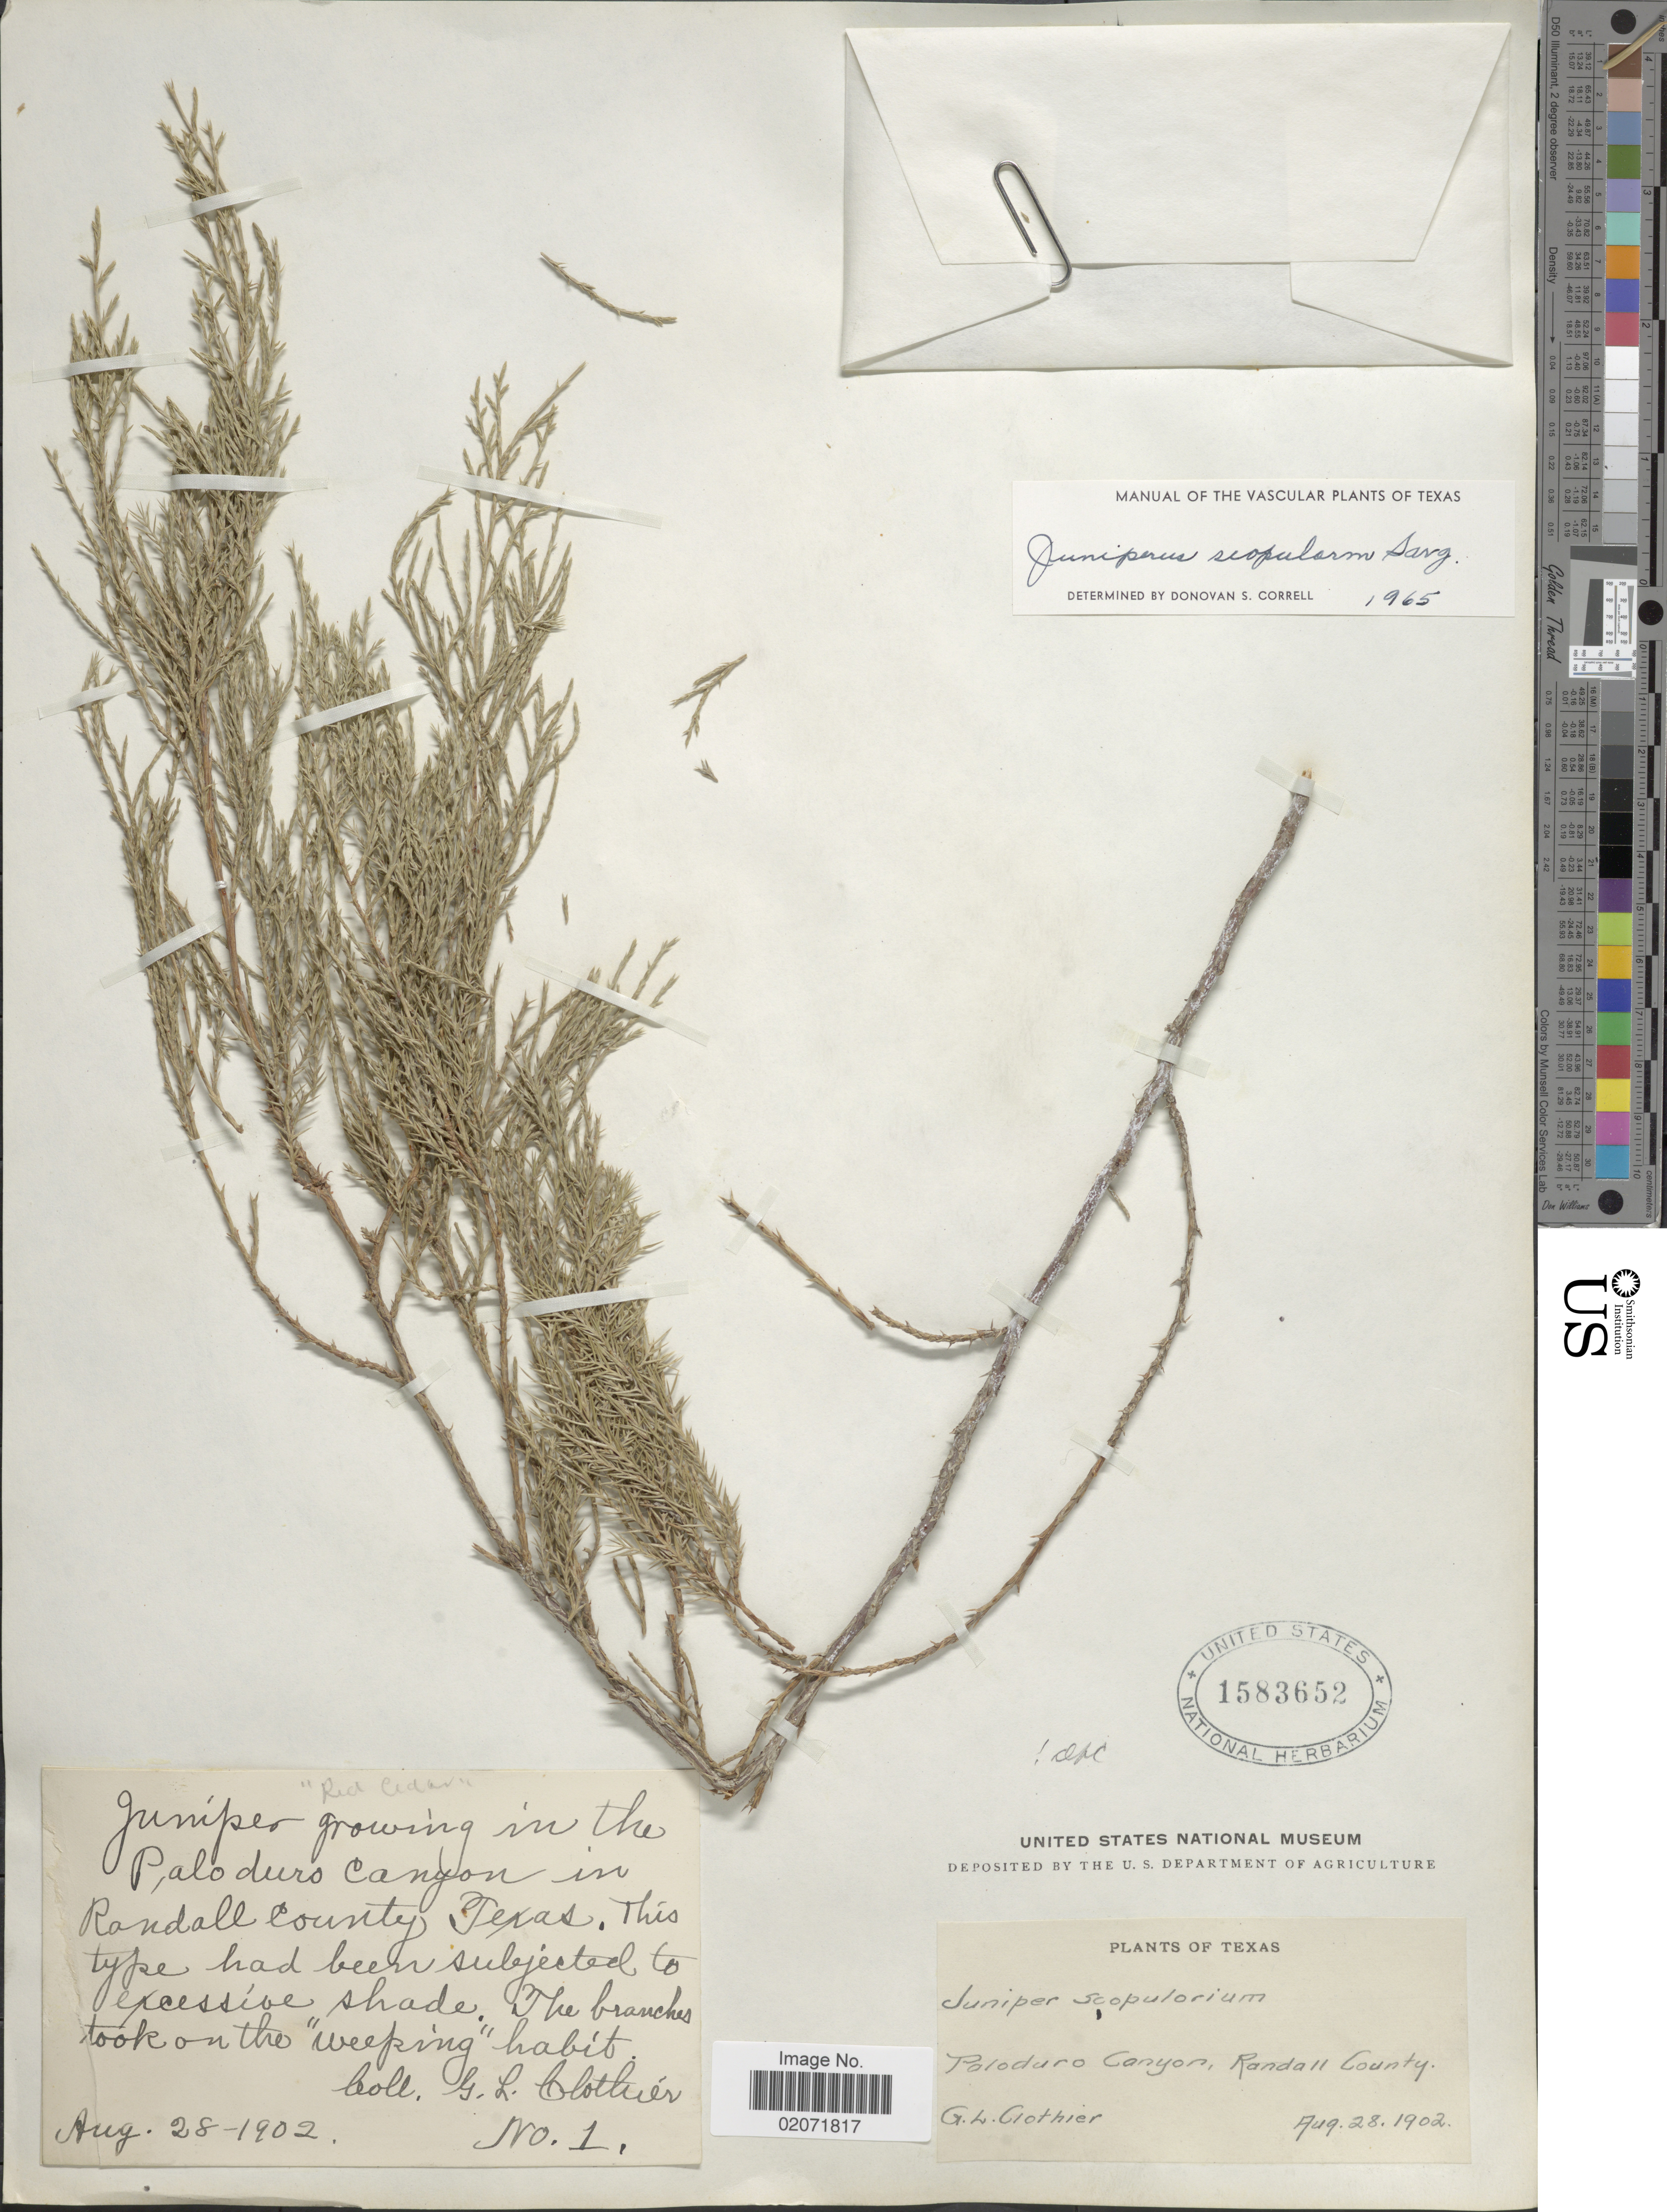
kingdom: Plantae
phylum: Tracheophyta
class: Pinopsida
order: Pinales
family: Cupressaceae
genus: Juniperus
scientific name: Juniperus scopulorum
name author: Sarg.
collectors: G. Clothier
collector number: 1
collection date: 1902-08-28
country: United States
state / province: Texas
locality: Paloduro Canyon, Randall Caounty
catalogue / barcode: US 1583652